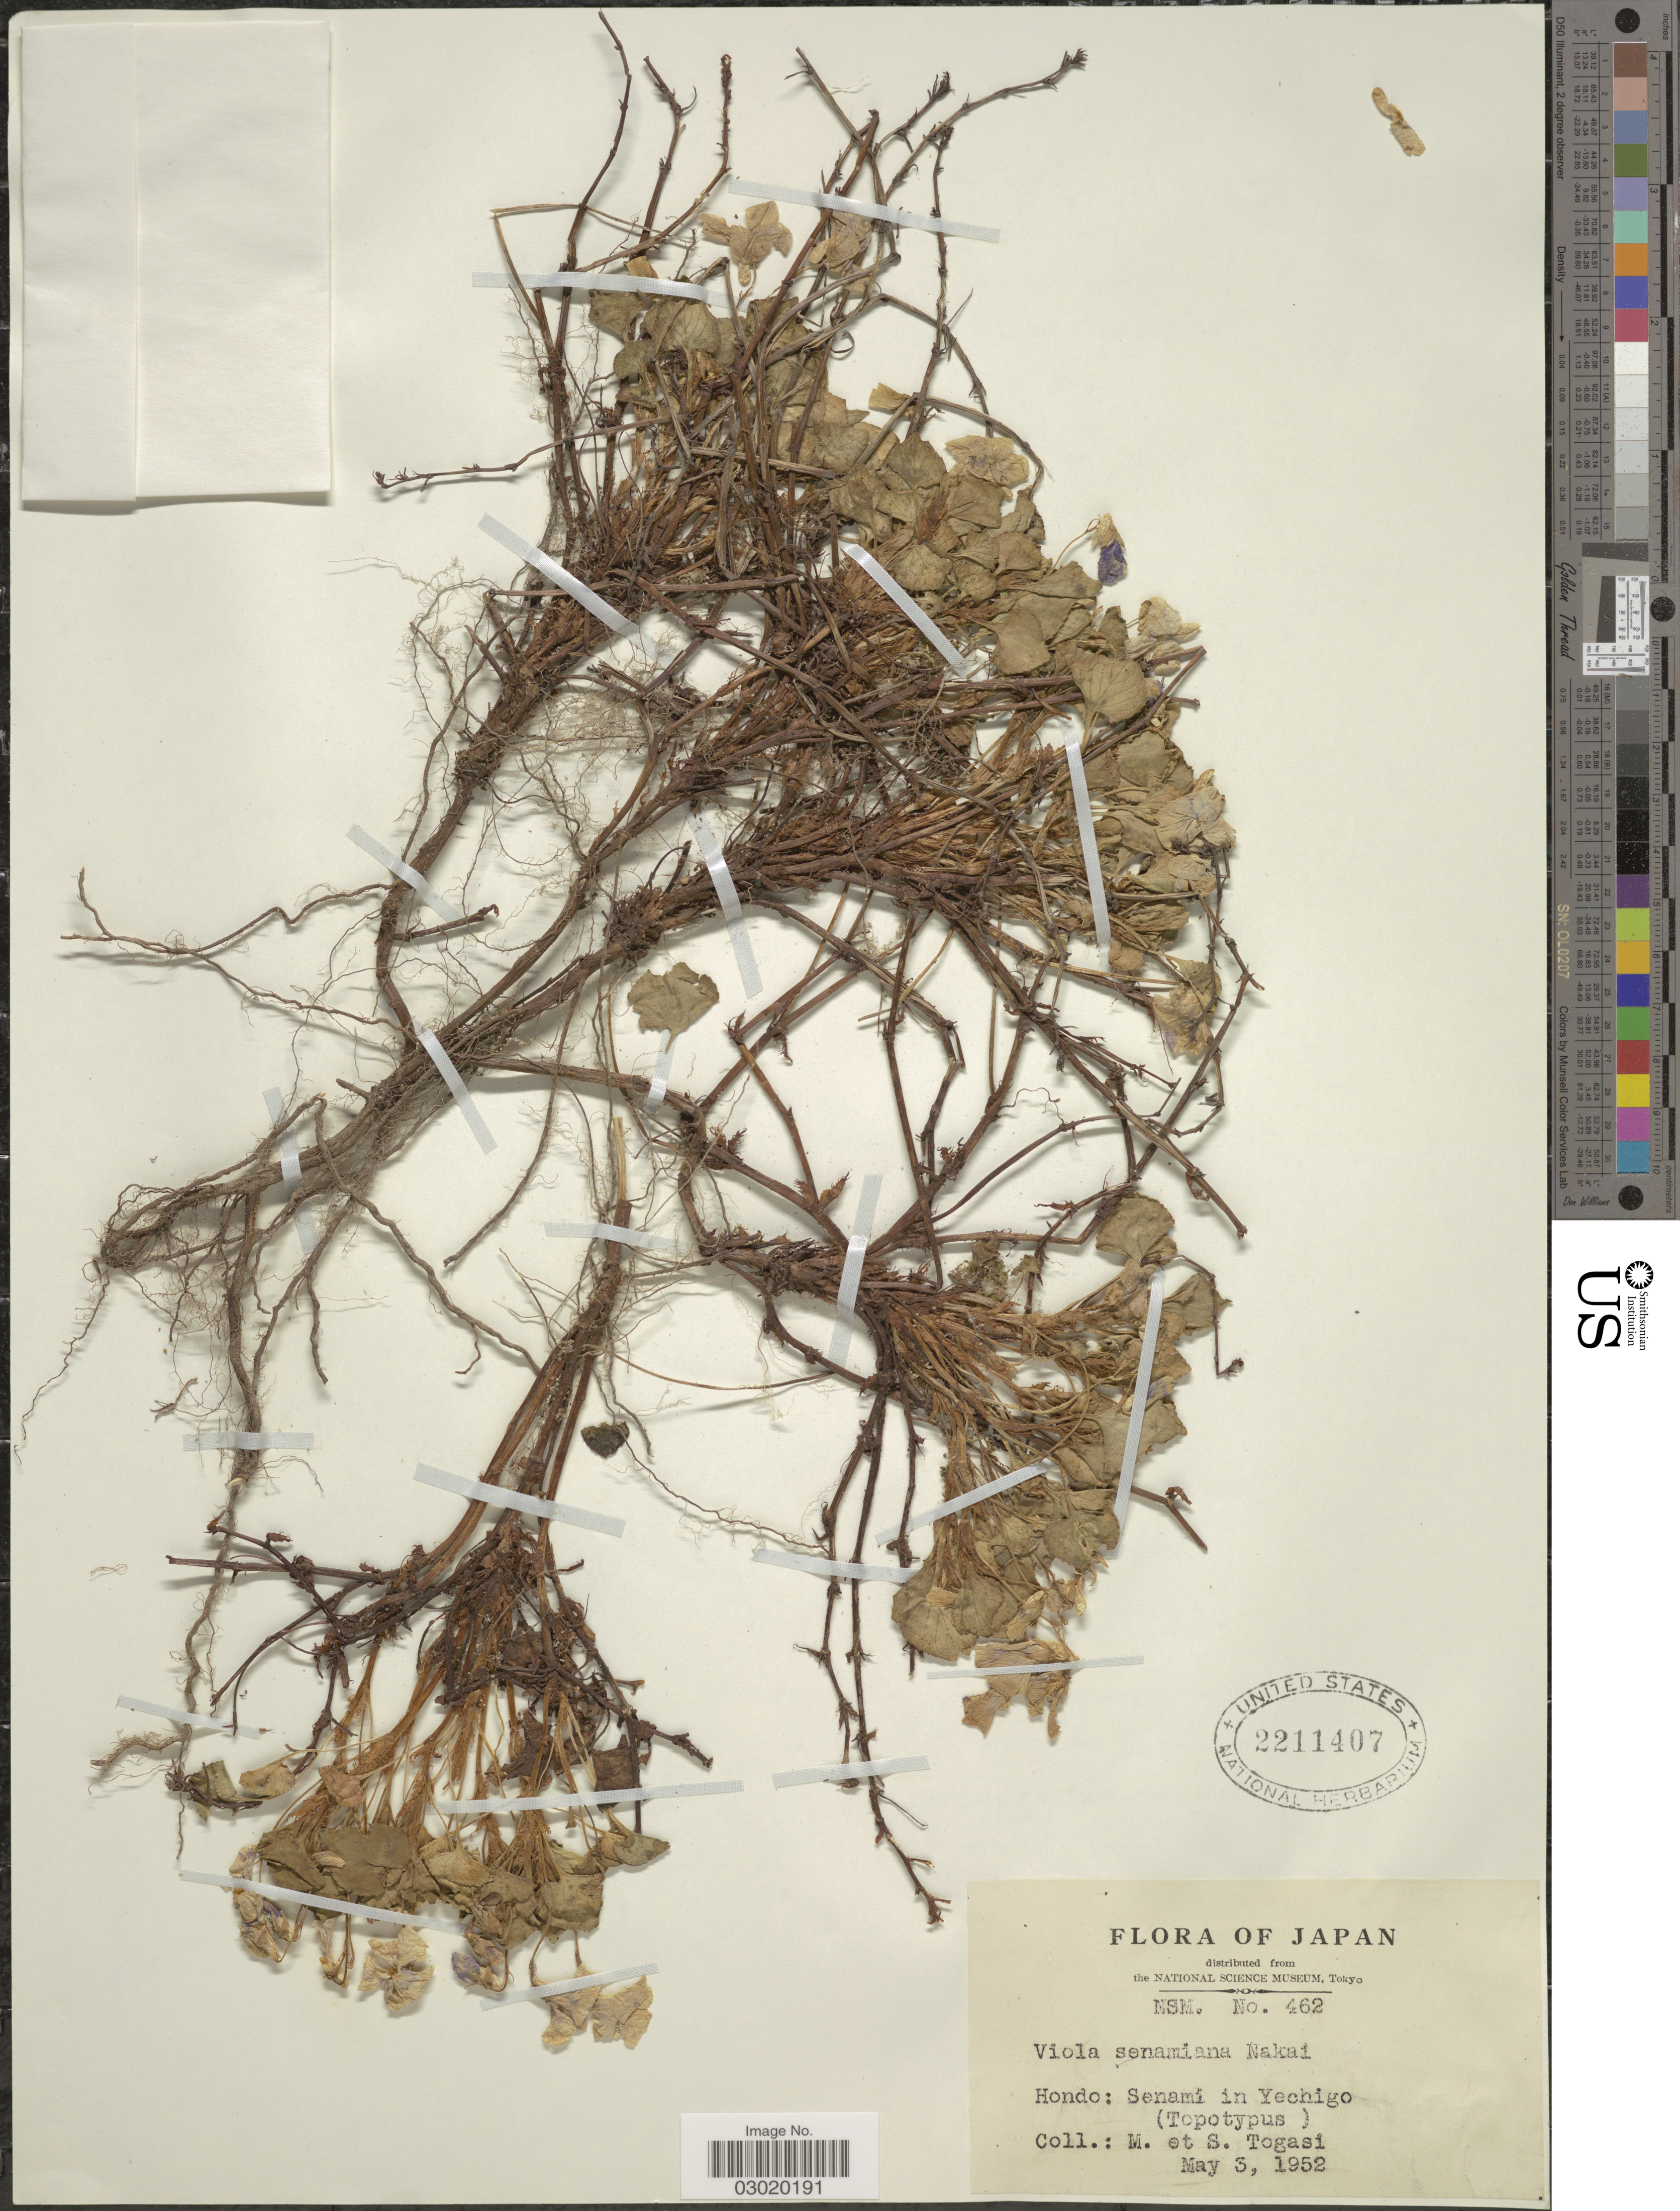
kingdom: Plantae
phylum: Tracheophyta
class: Magnoliopsida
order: Malpighiales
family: Violaceae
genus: Viola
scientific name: Viola senamiensis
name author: Nakai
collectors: M. Togasi & S. Togasi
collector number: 462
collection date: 1952-05-03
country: Japan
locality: Hondo: Senami in Yechigo (Topotypus).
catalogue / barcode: US 2211407